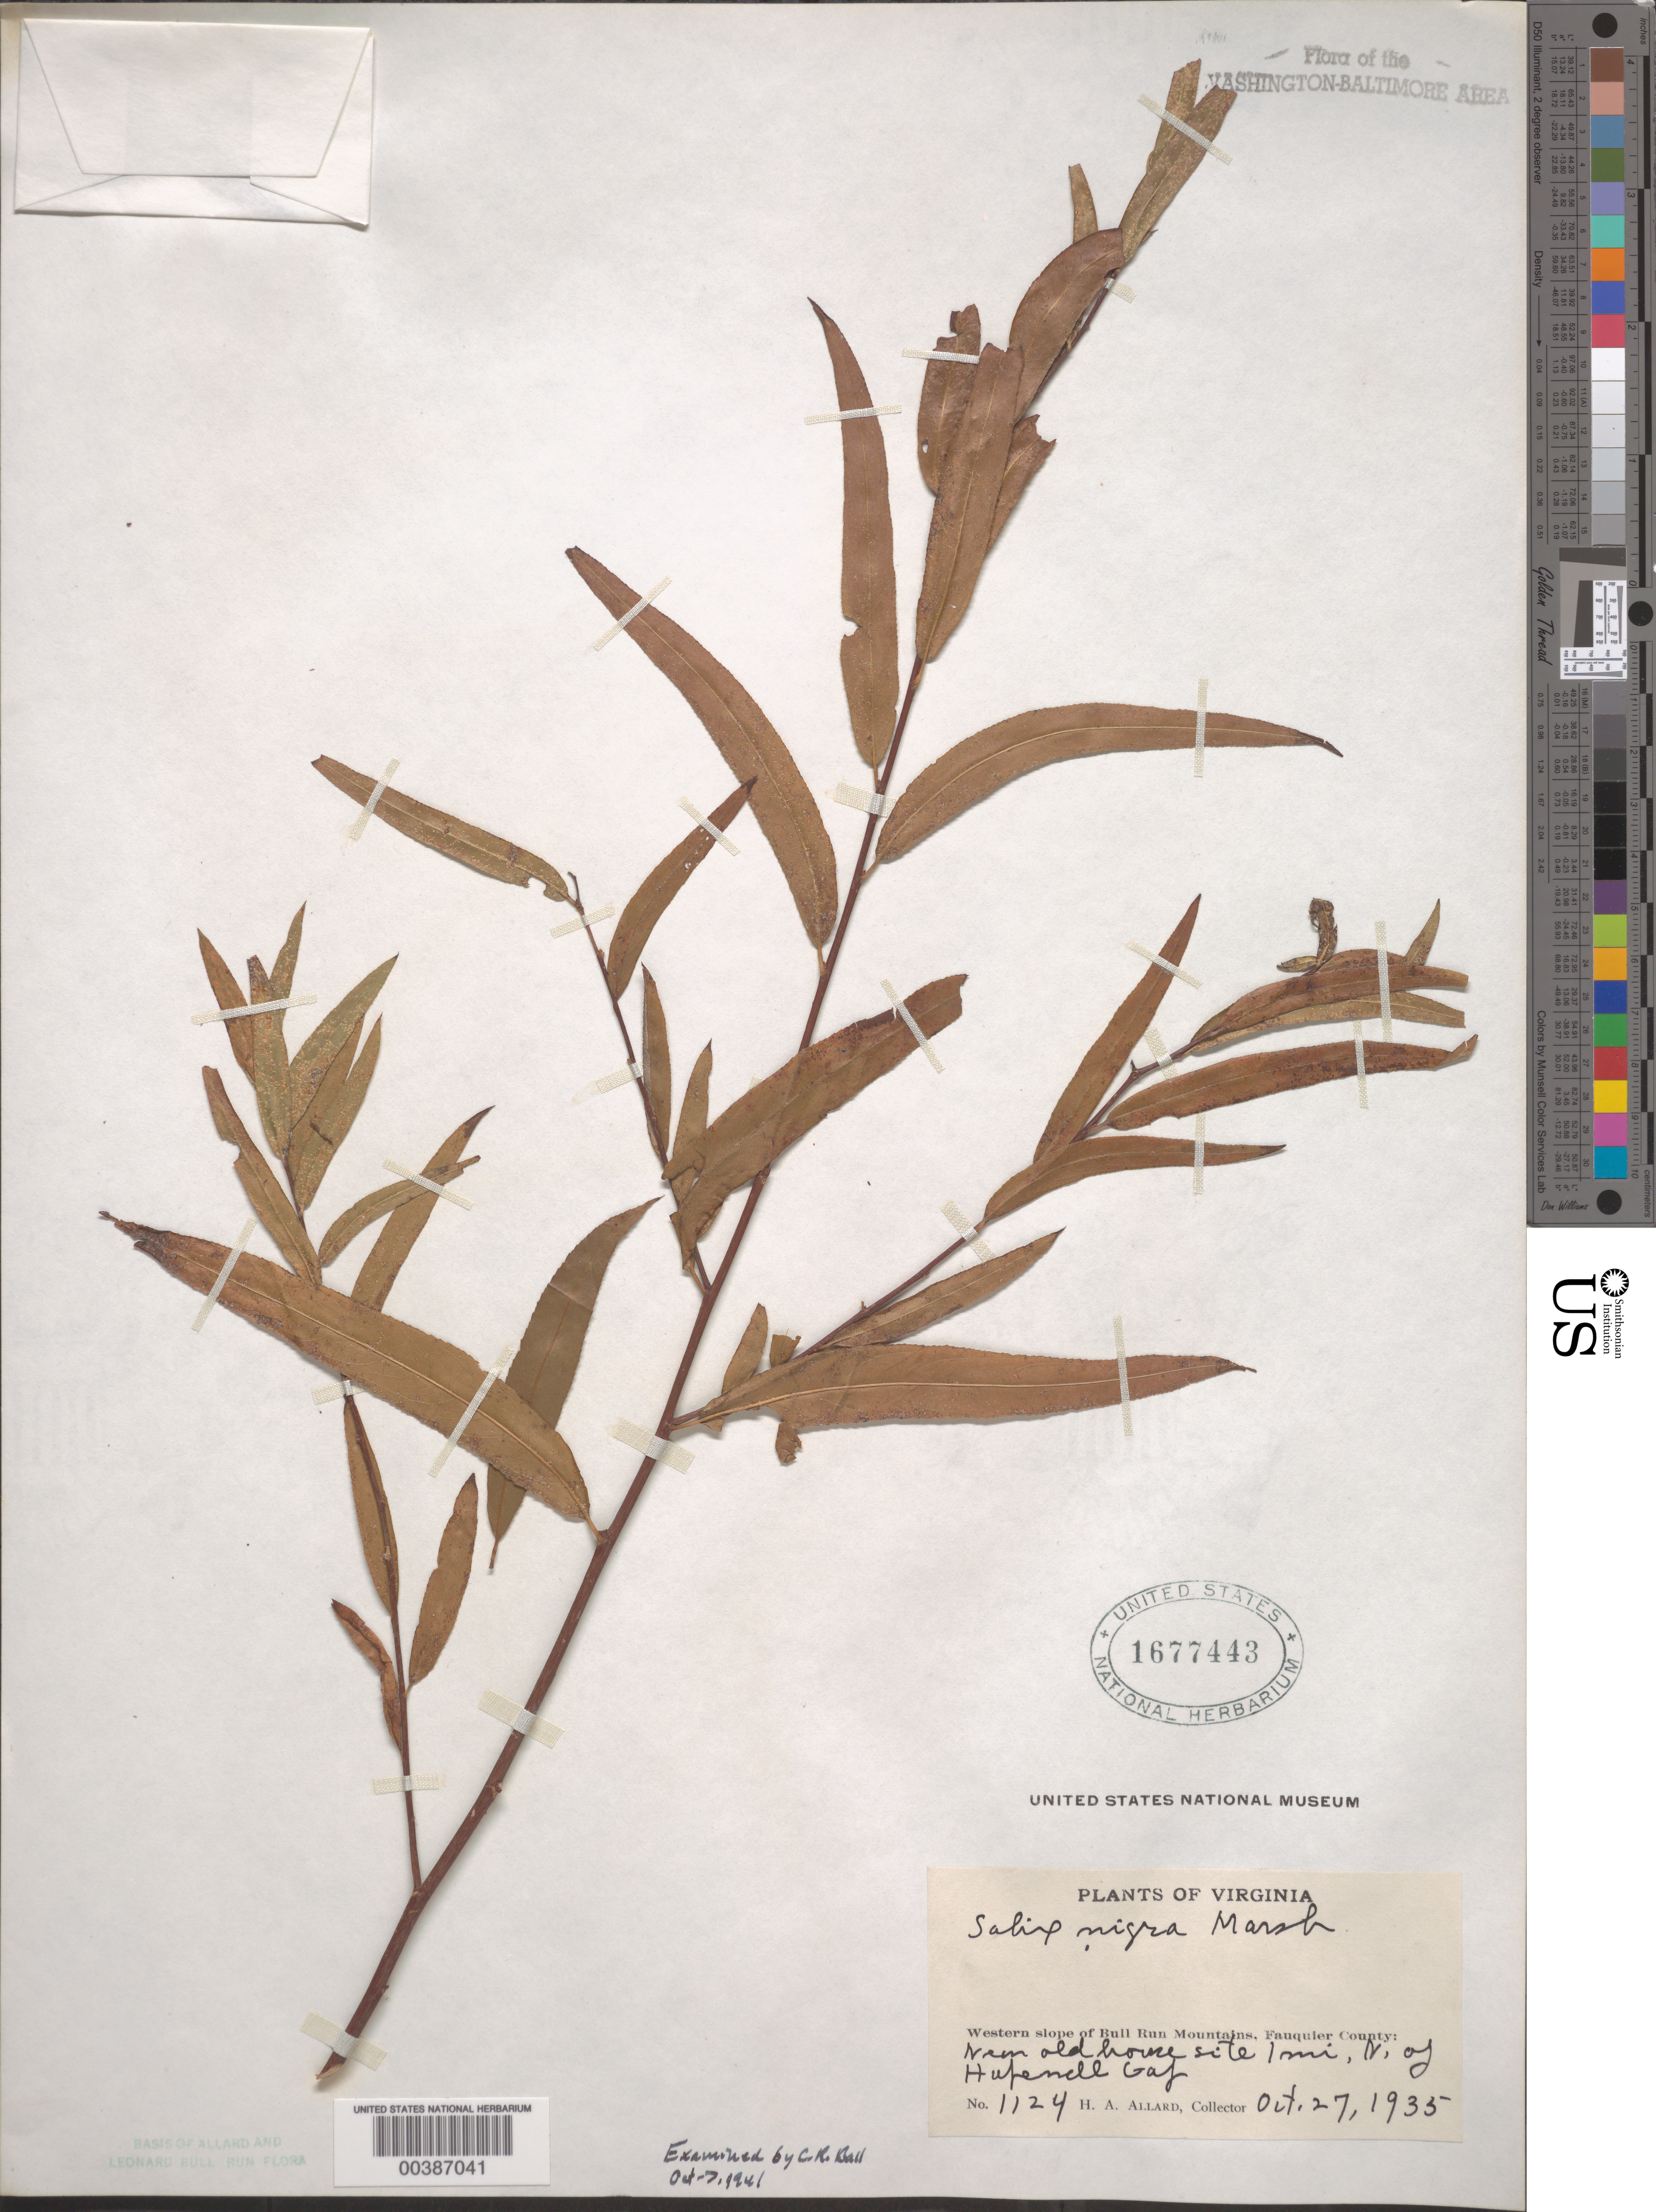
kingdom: Plantae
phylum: Tracheophyta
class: Magnoliopsida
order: Malpighiales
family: Salicaceae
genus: Salix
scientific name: Salix nigra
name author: Marshall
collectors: H. A. Allard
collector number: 1124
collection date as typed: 27 Oct 1935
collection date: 1935-10-27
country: United States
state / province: Virginia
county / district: Fauquier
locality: North of Hopewell Gap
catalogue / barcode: US 1677443